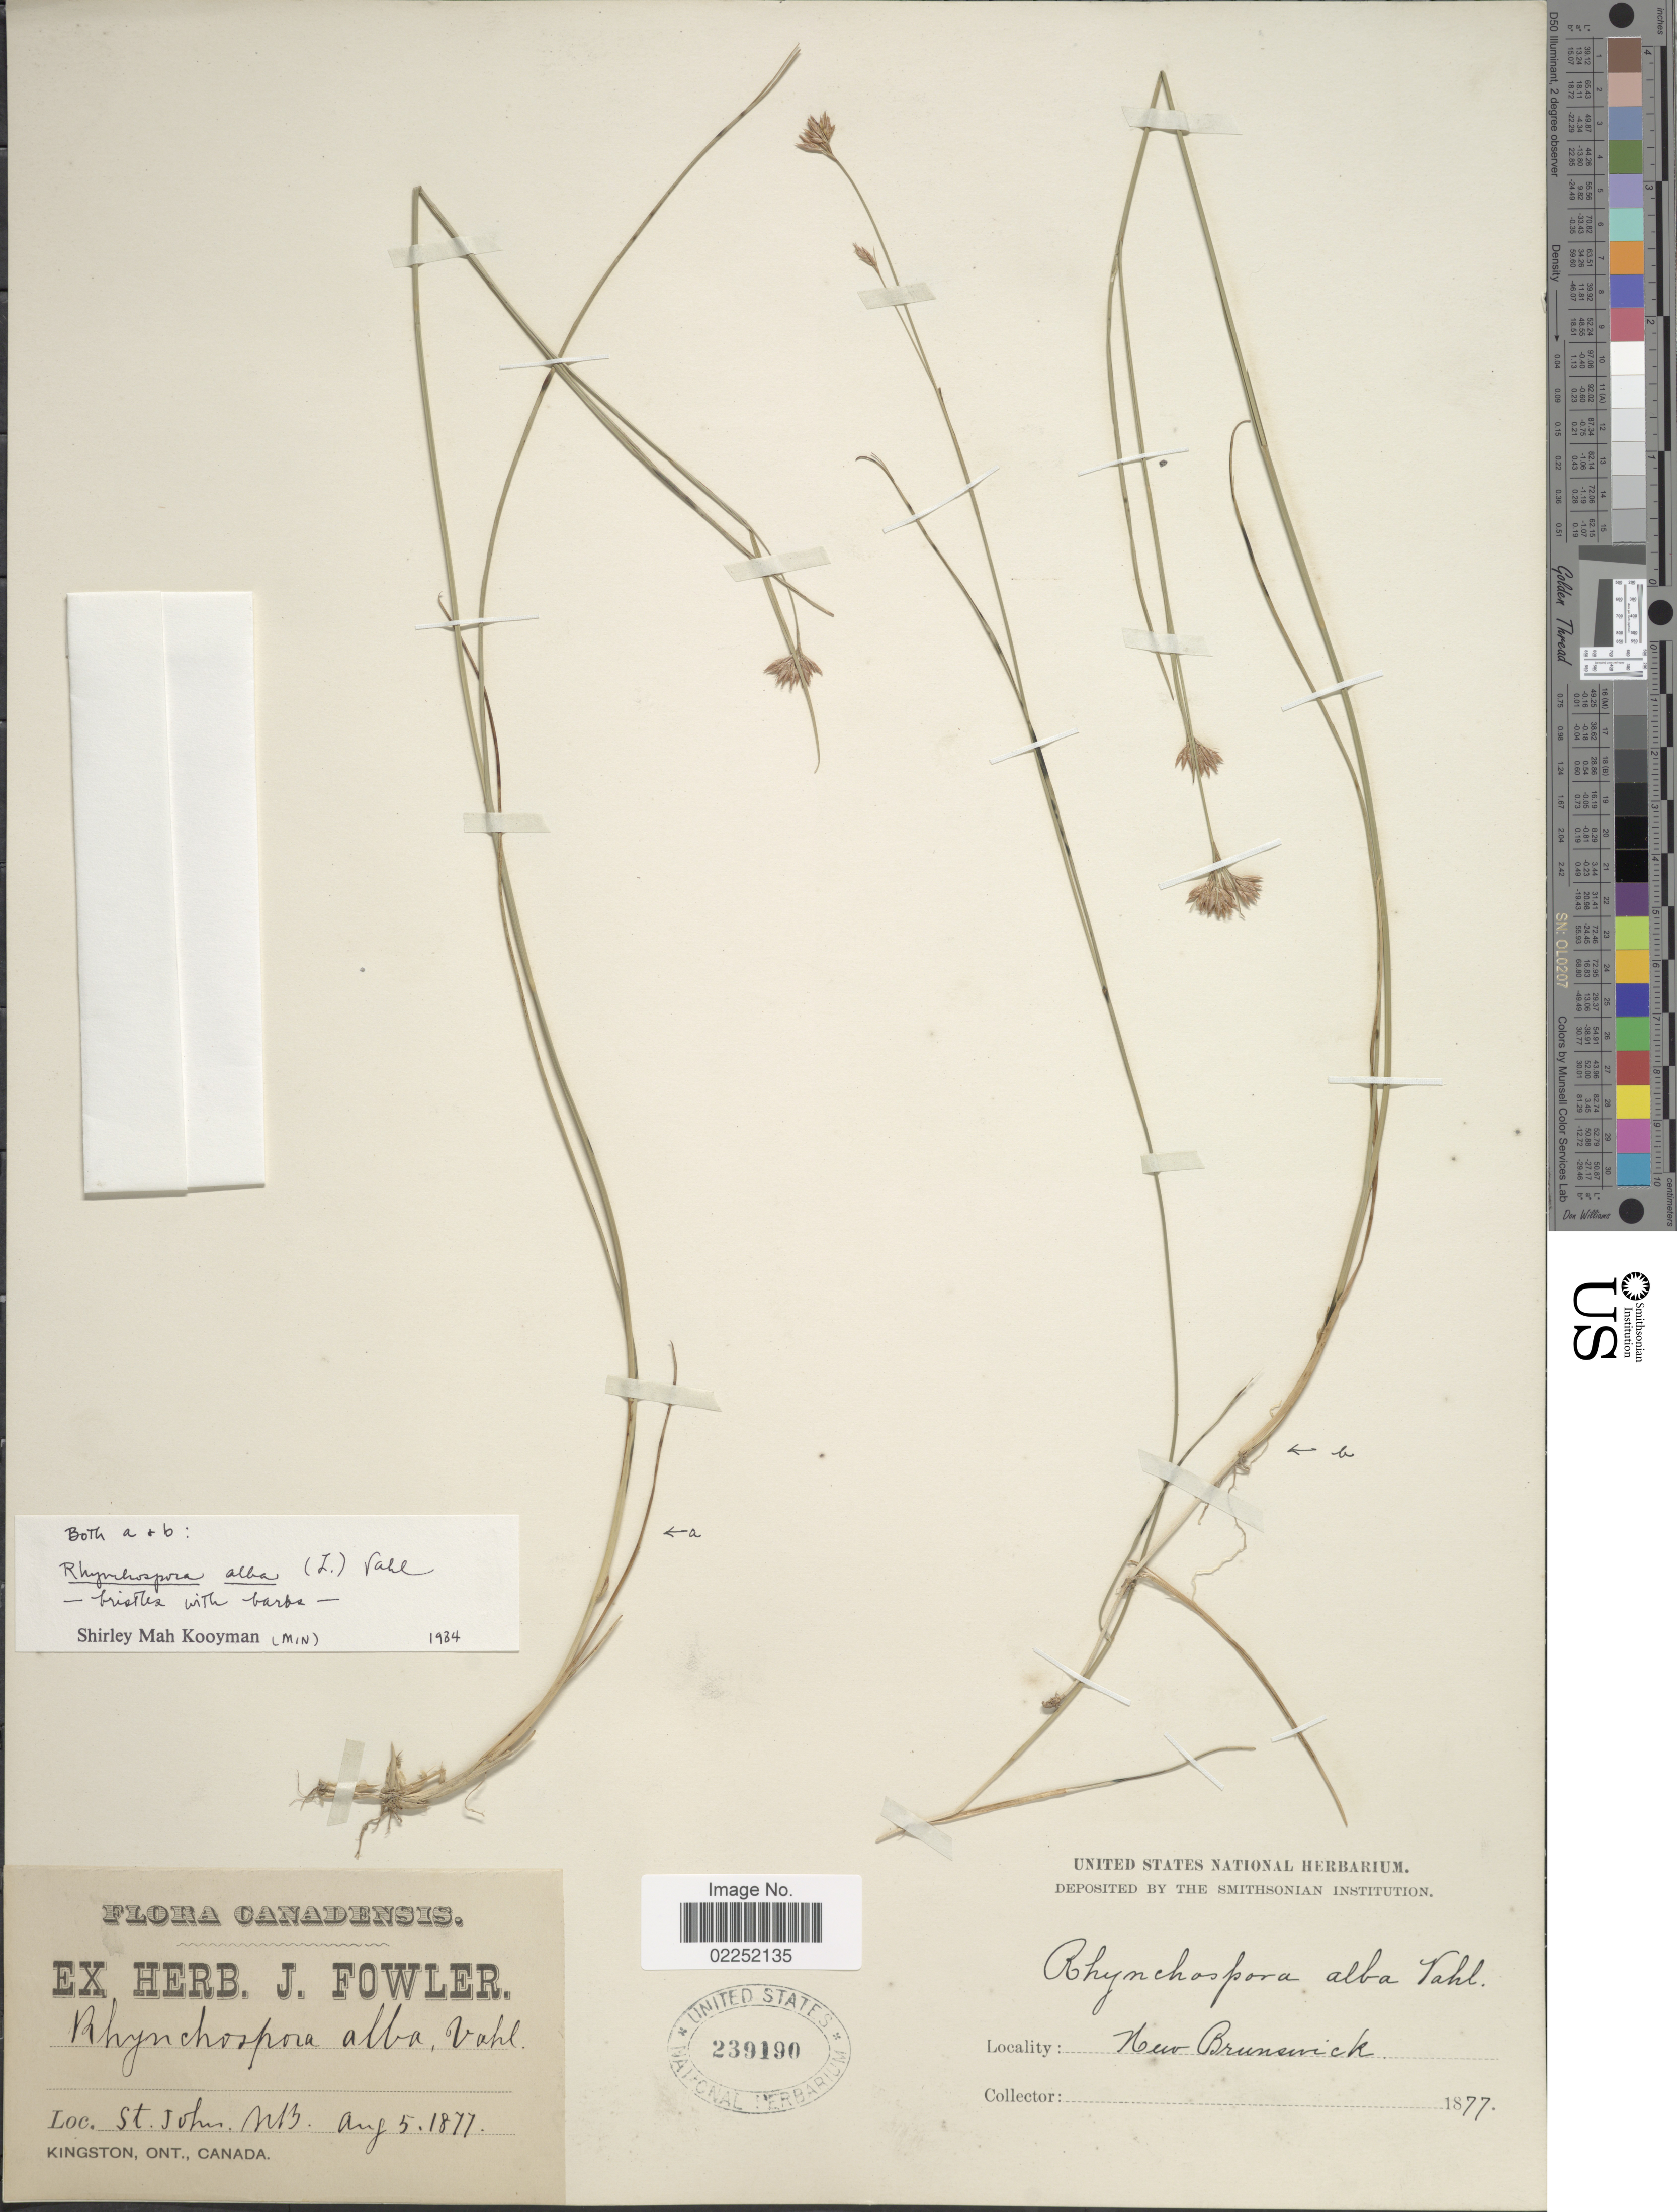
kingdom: Plantae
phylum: Tracheophyta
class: Liliopsida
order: Poales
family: Cyperaceae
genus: Rhynchospora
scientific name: Rhynchospora alba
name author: (L.) Vahl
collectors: ex herb. J. Fowler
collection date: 1877-08-05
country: Canada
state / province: New Brunswick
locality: St John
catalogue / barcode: US 239190